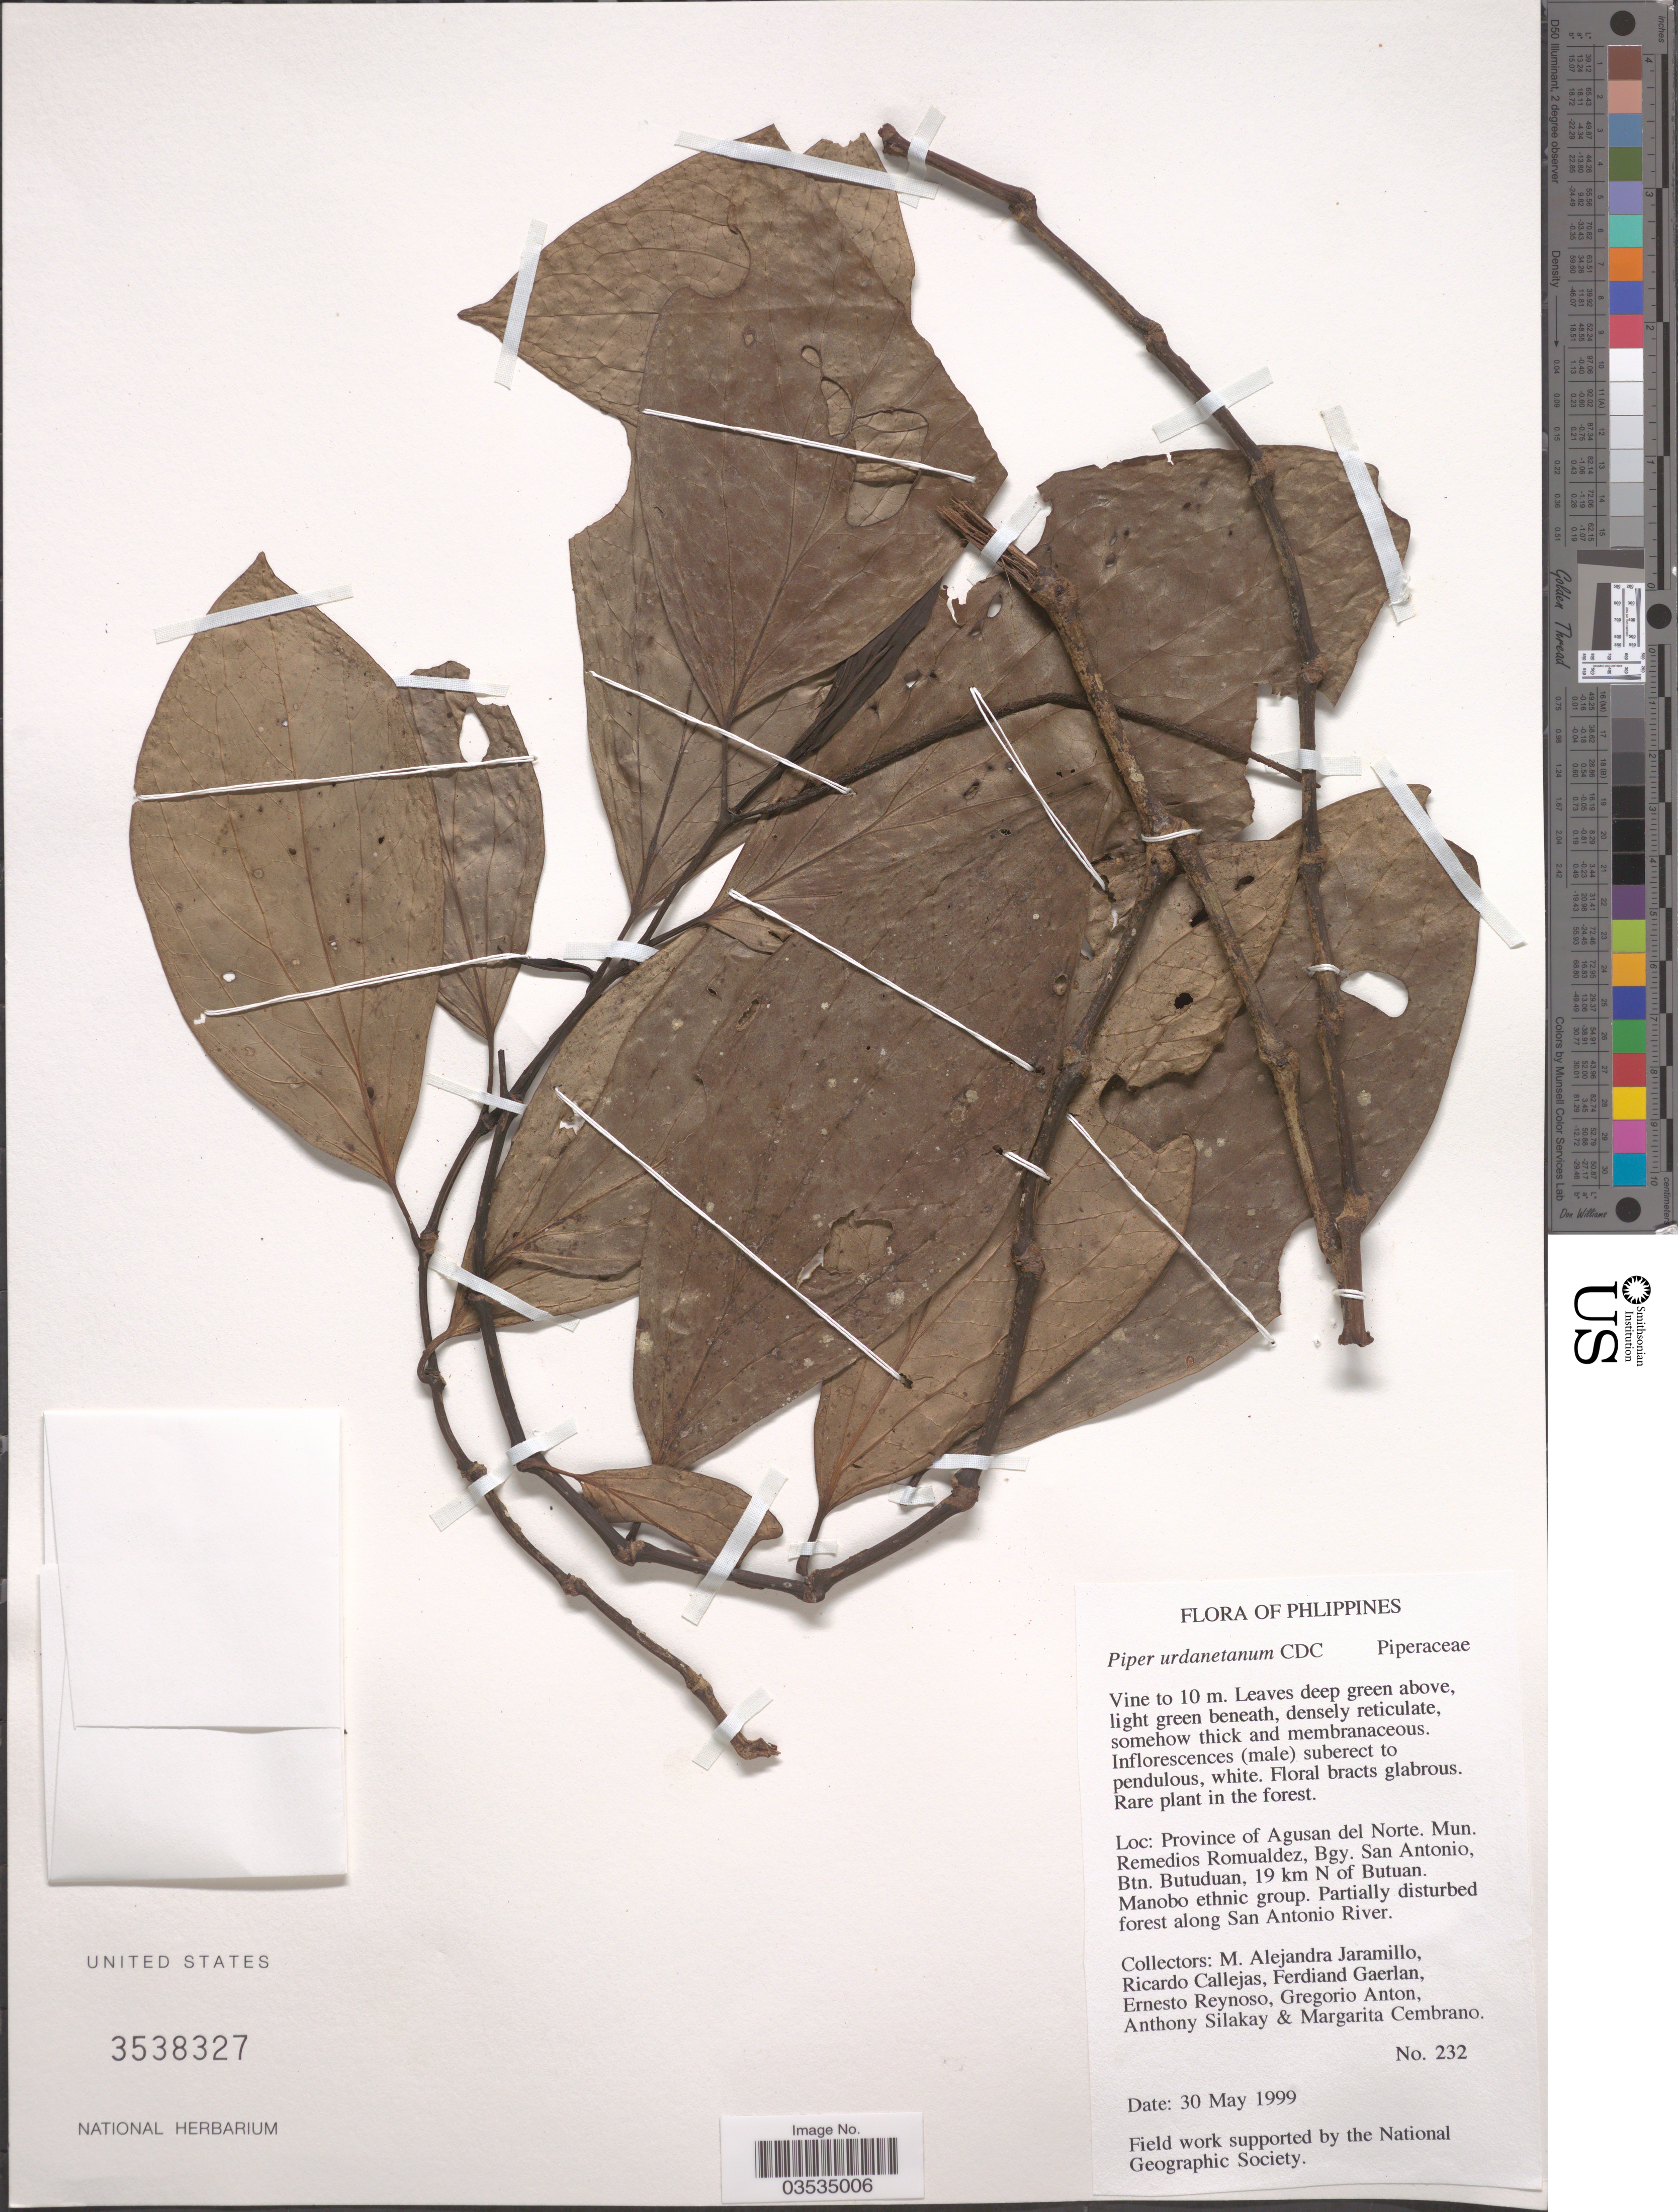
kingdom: Plantae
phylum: Tracheophyta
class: Magnoliopsida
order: Piperales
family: Piperaceae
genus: Piper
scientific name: Piper urdanetanum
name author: C. DC. in Elmer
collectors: M. A. Jaramillo, R. Callejas, F. Gaerlan, E. Reynoso & et al.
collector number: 232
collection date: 1999-05-30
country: Philippines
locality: Province of Agusan del Norte. Mun. Remedios Romualdez, Bgy. San Antonio, Btn. Butuduan, 19 km N of Butuan. Manobo ethnic group. Forest along San Antonio River.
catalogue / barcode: US 3538327